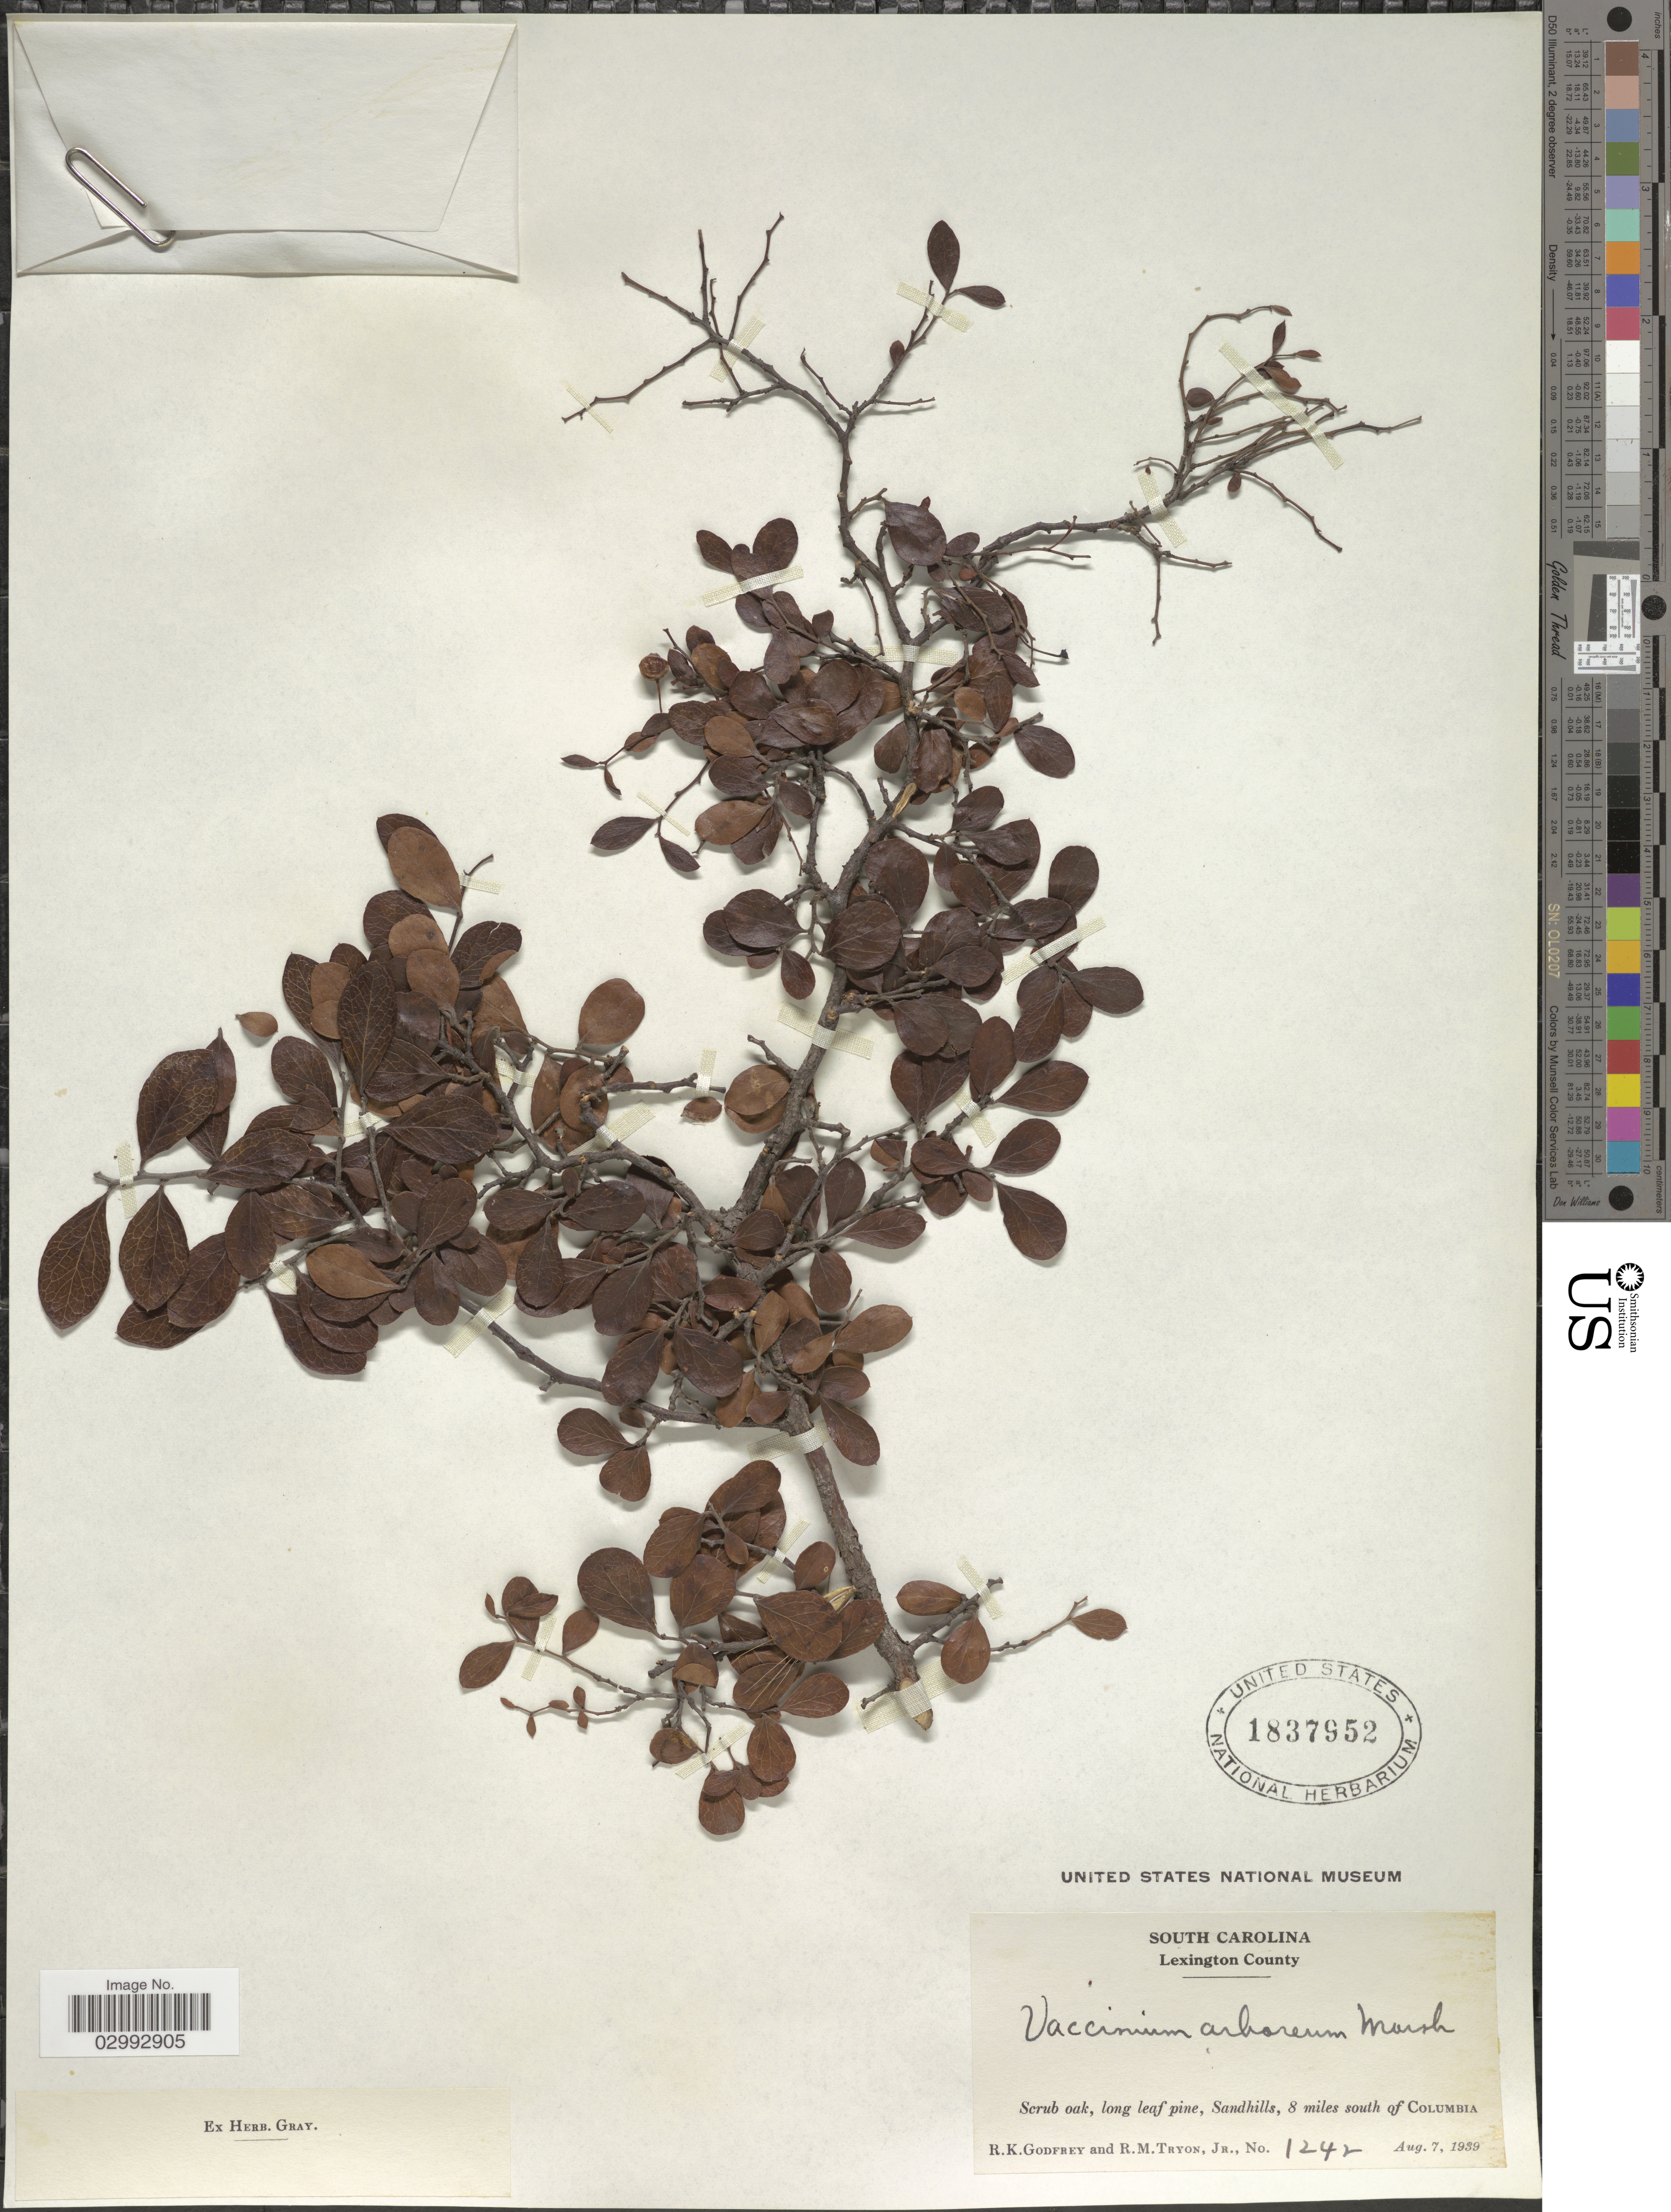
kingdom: Plantae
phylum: Tracheophyta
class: Magnoliopsida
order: Ericales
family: Ericaceae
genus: Batodendron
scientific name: Batodendron arboreum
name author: Nutt.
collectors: R. K. Godfrey & R. Tryon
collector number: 1242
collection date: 1939-08-07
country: United States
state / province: South Carolina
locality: Lexington County. Scrub oak, long leaf pine, Sandhills, 8 miles south of Columbia.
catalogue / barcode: US 1837952